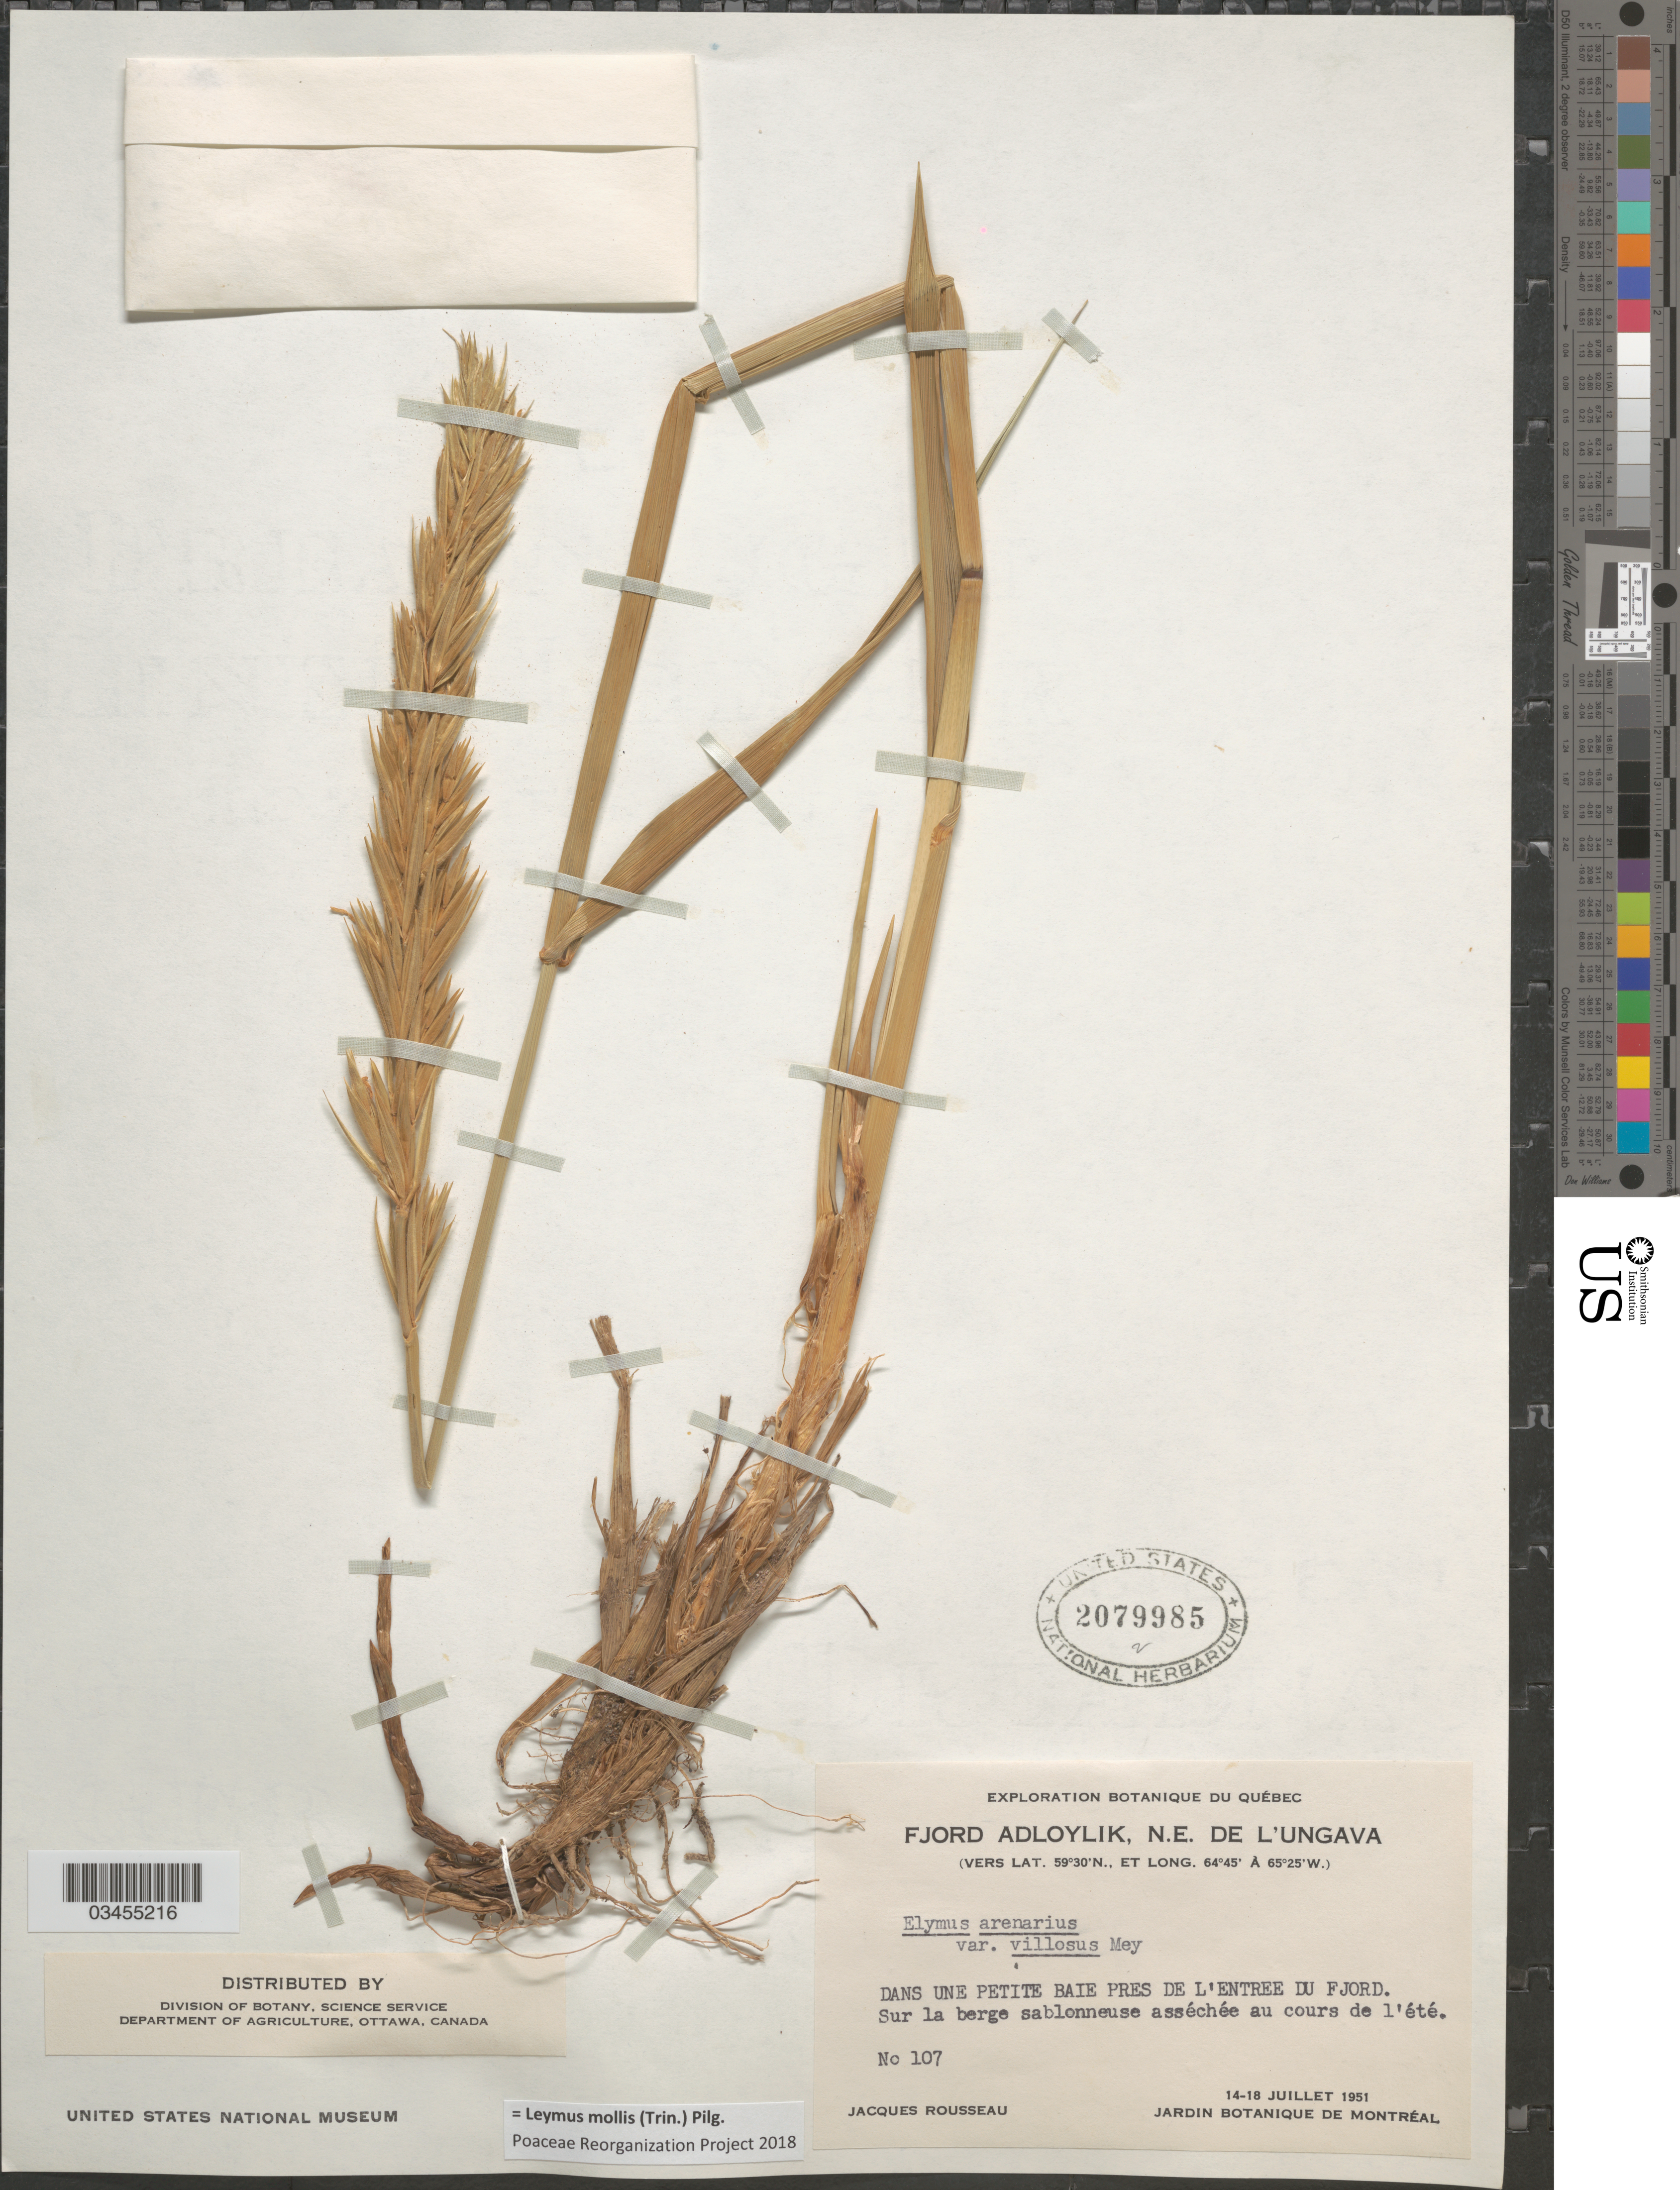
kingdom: Plantae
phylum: Tracheophyta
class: Liliopsida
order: Poales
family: Poaceae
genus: Leymus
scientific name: Leymus mollis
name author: (Trin.) Pilg.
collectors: J. Rousseau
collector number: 107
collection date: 1951-07-14/1951-07-18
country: Canada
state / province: Quebec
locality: Exploration Botanique de Québec. Fjord Adloylik, N.E. de L'Ungava. Dans une petite baie pres de l'entree du Fjord. Sur la berge sablonneuse asséchée au cours de l'été.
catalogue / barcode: US 2079985